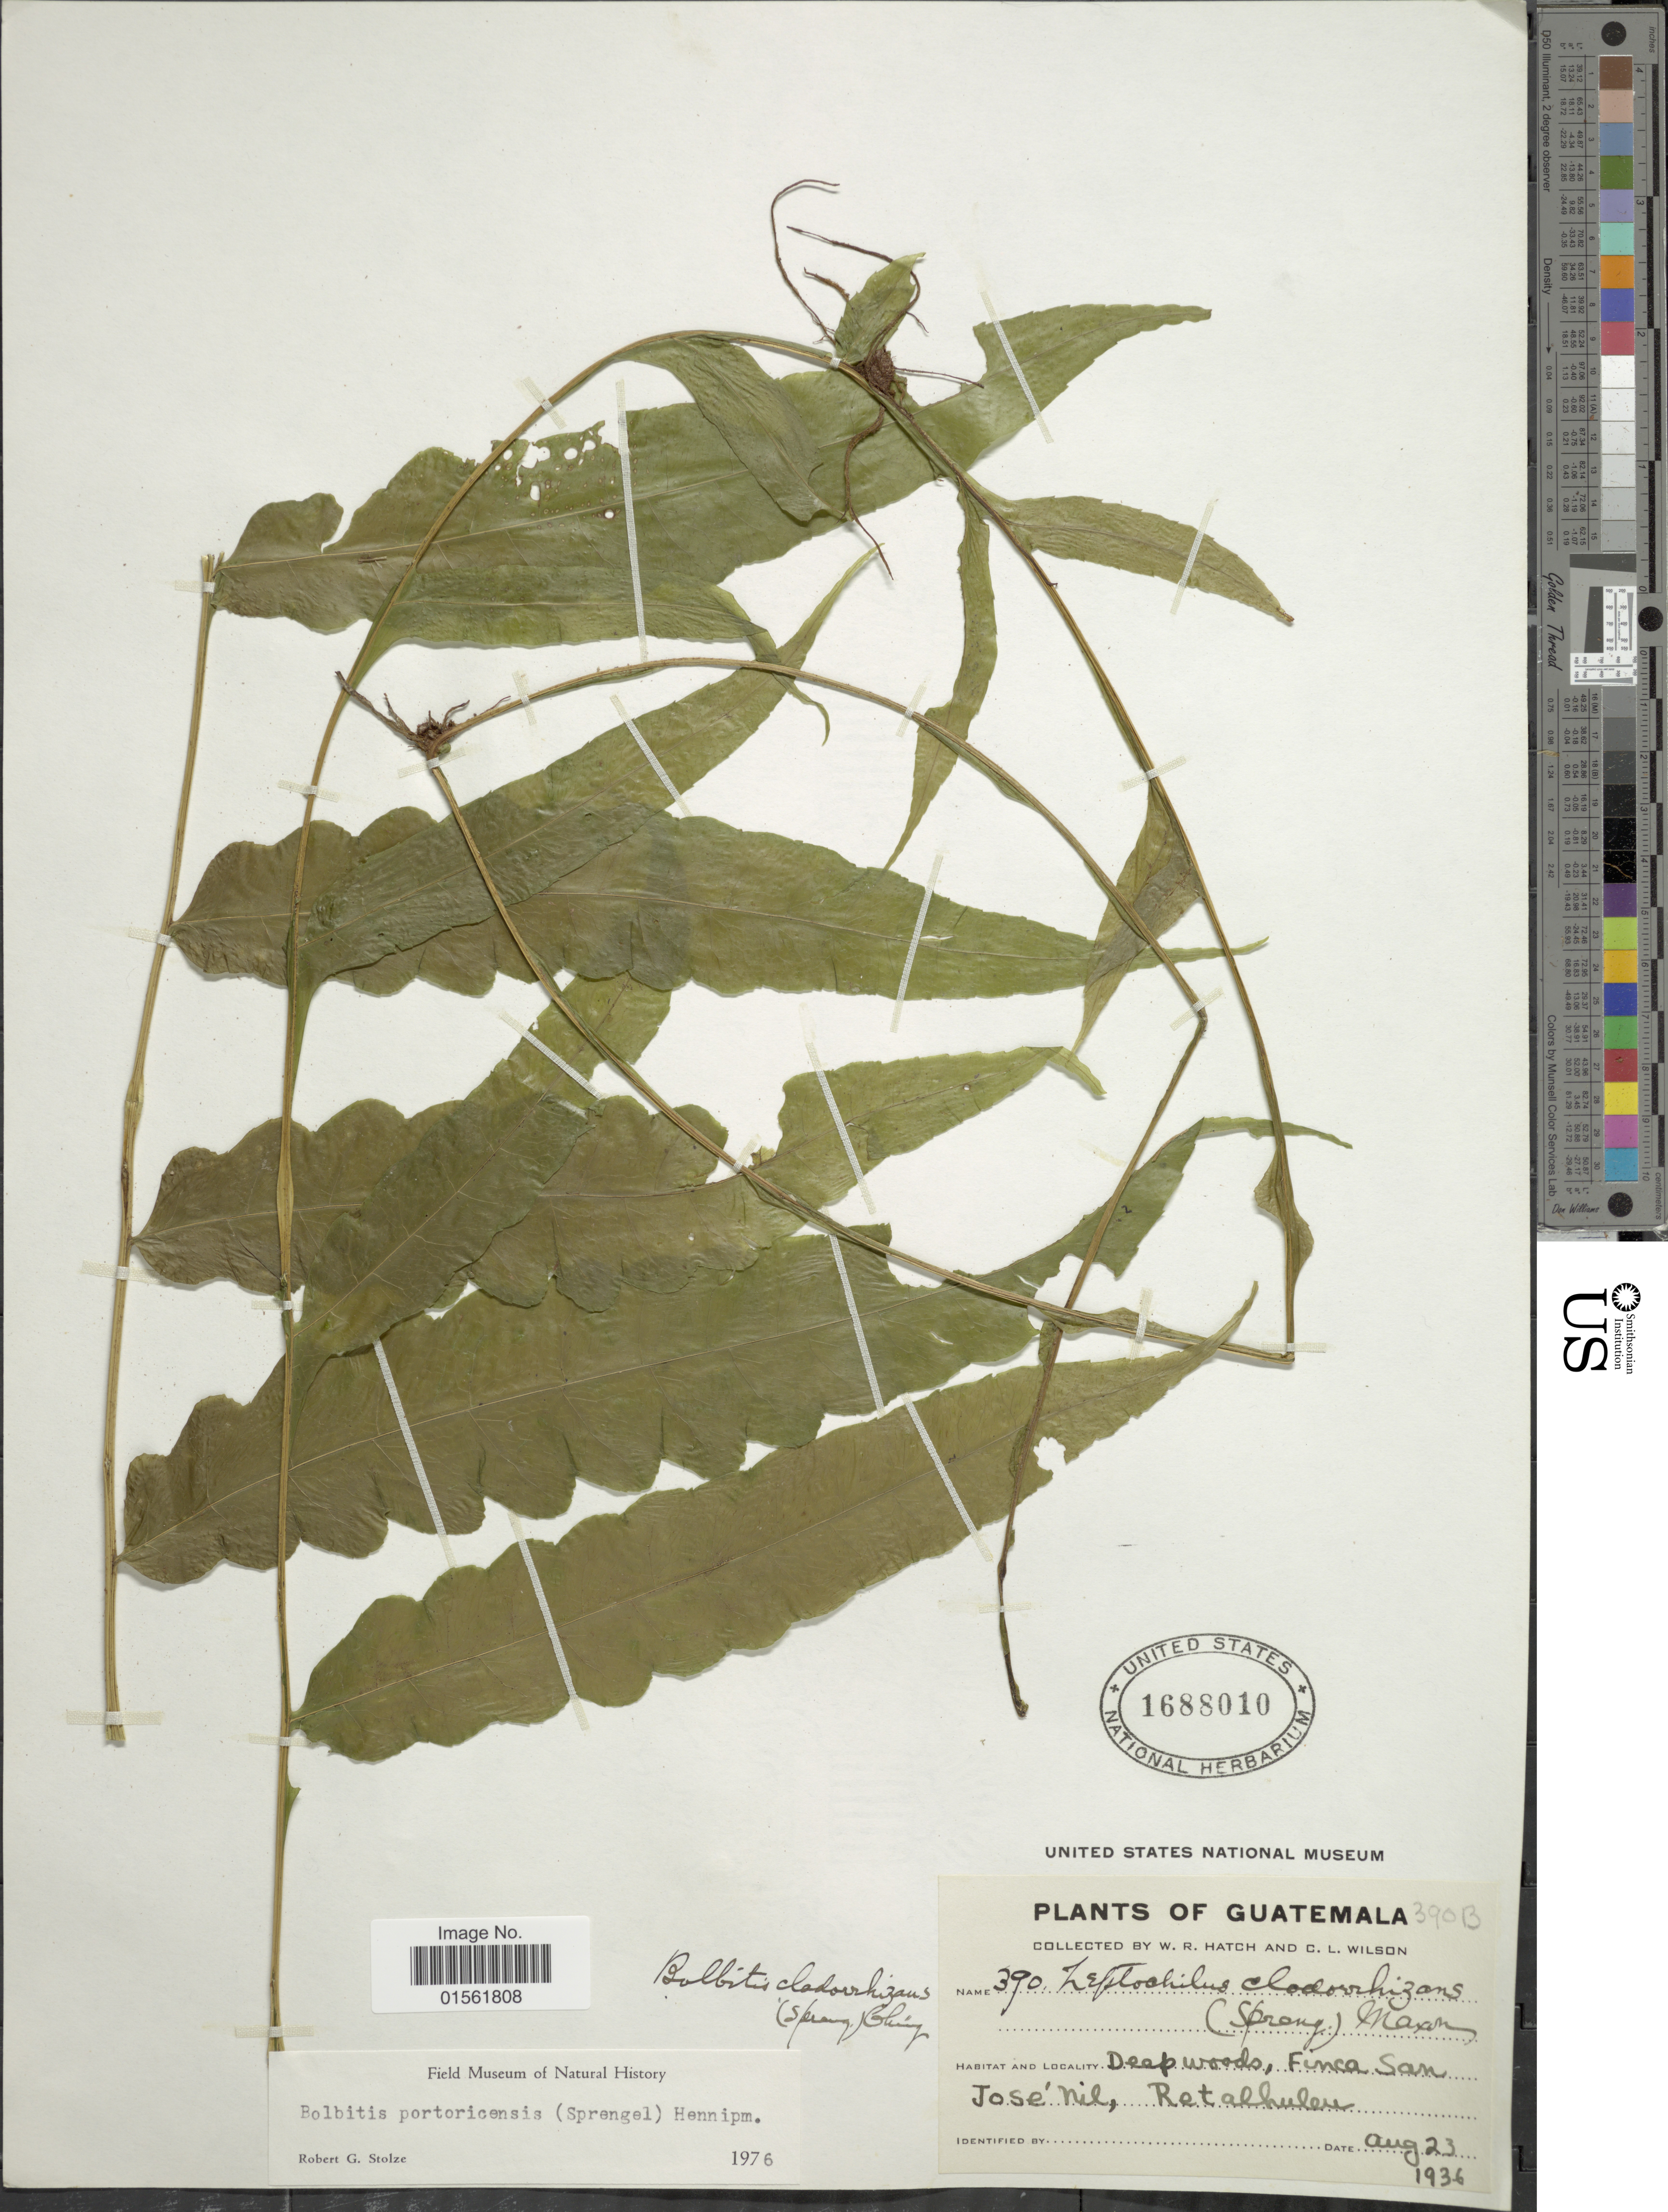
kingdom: Plantae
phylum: Tracheophyta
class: Polypodiopsida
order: Polypodiales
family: Dryopteridaceae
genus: Bolbitis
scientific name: Bolbitis portoricensis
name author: (Spreng.) Hennipman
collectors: W. Hatch & C. L. Wilson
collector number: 390B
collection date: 1936-08-23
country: Guatemala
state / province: Retalhuleu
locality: Deep woods, Finca San José Nil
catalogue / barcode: US 1688010